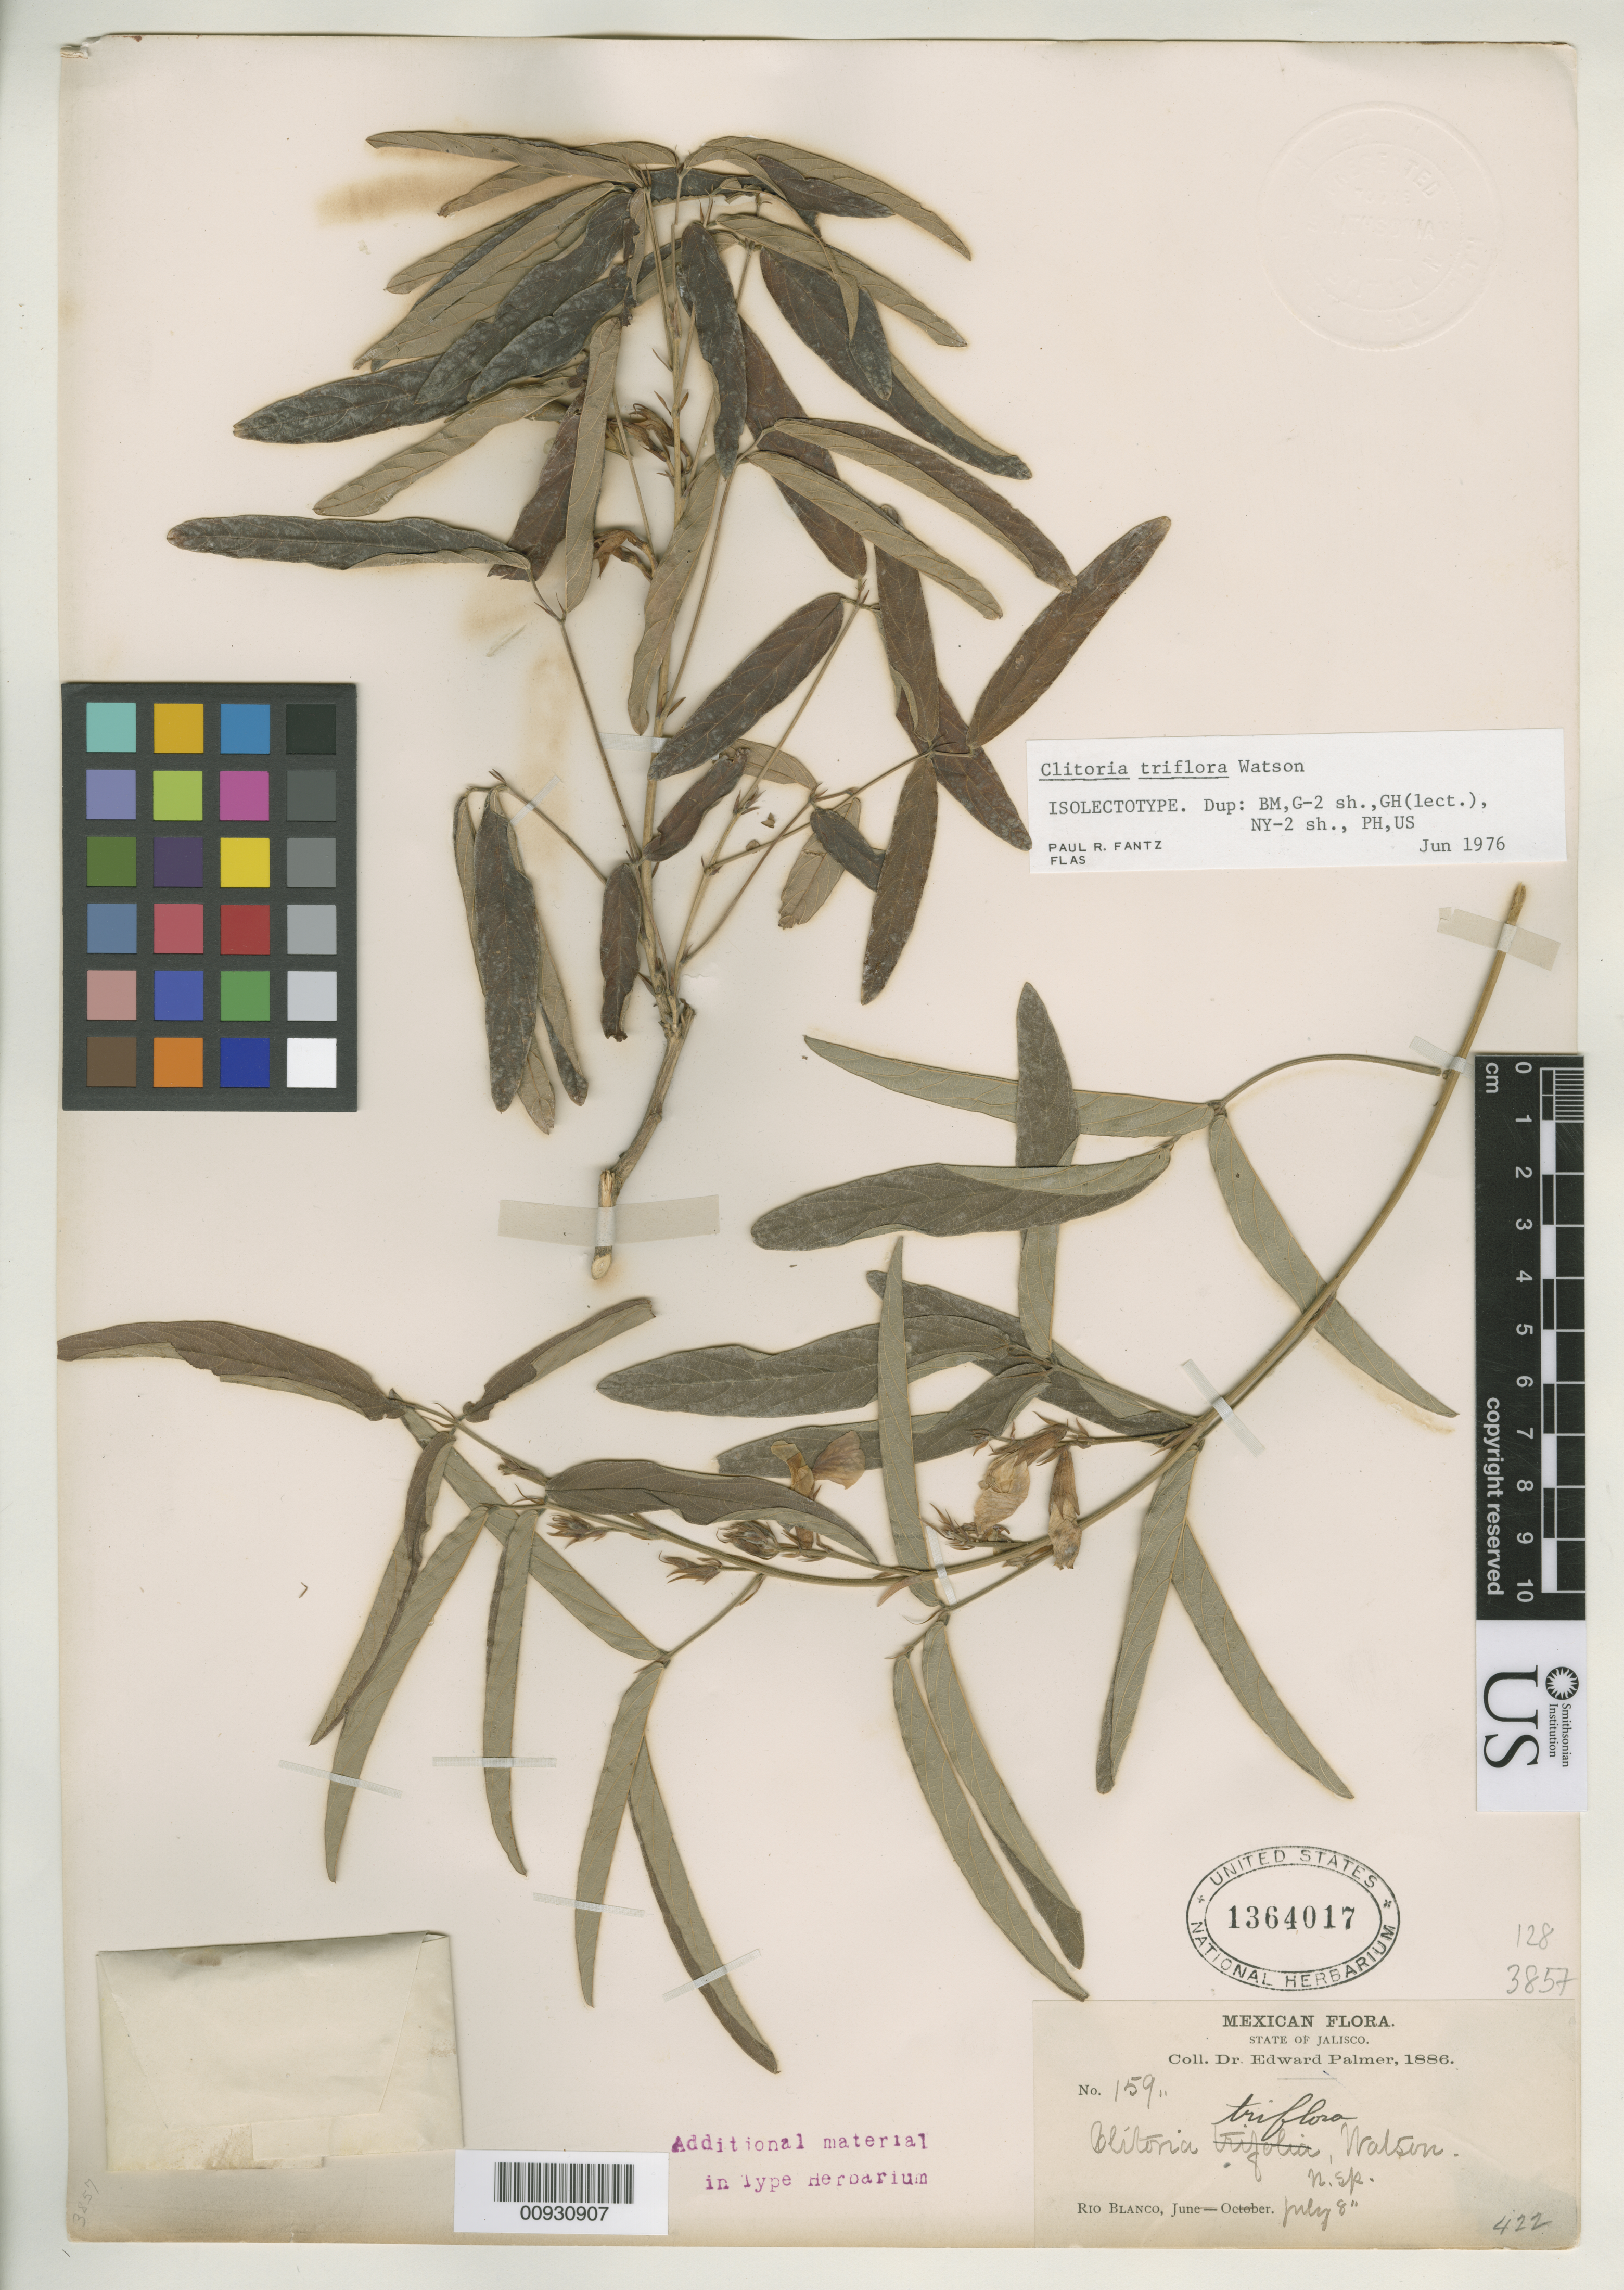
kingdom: Plantae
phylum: Tracheophyta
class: Magnoliopsida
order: Fabales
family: Fabaceae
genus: Clitoria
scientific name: Clitoria triflora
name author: S. Watson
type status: Isolectotype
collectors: E. Palmer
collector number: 159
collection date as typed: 08 Jul 1886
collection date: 1886-07-08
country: Mexico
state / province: Jalisco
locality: Río Blanco.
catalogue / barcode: US 1364017